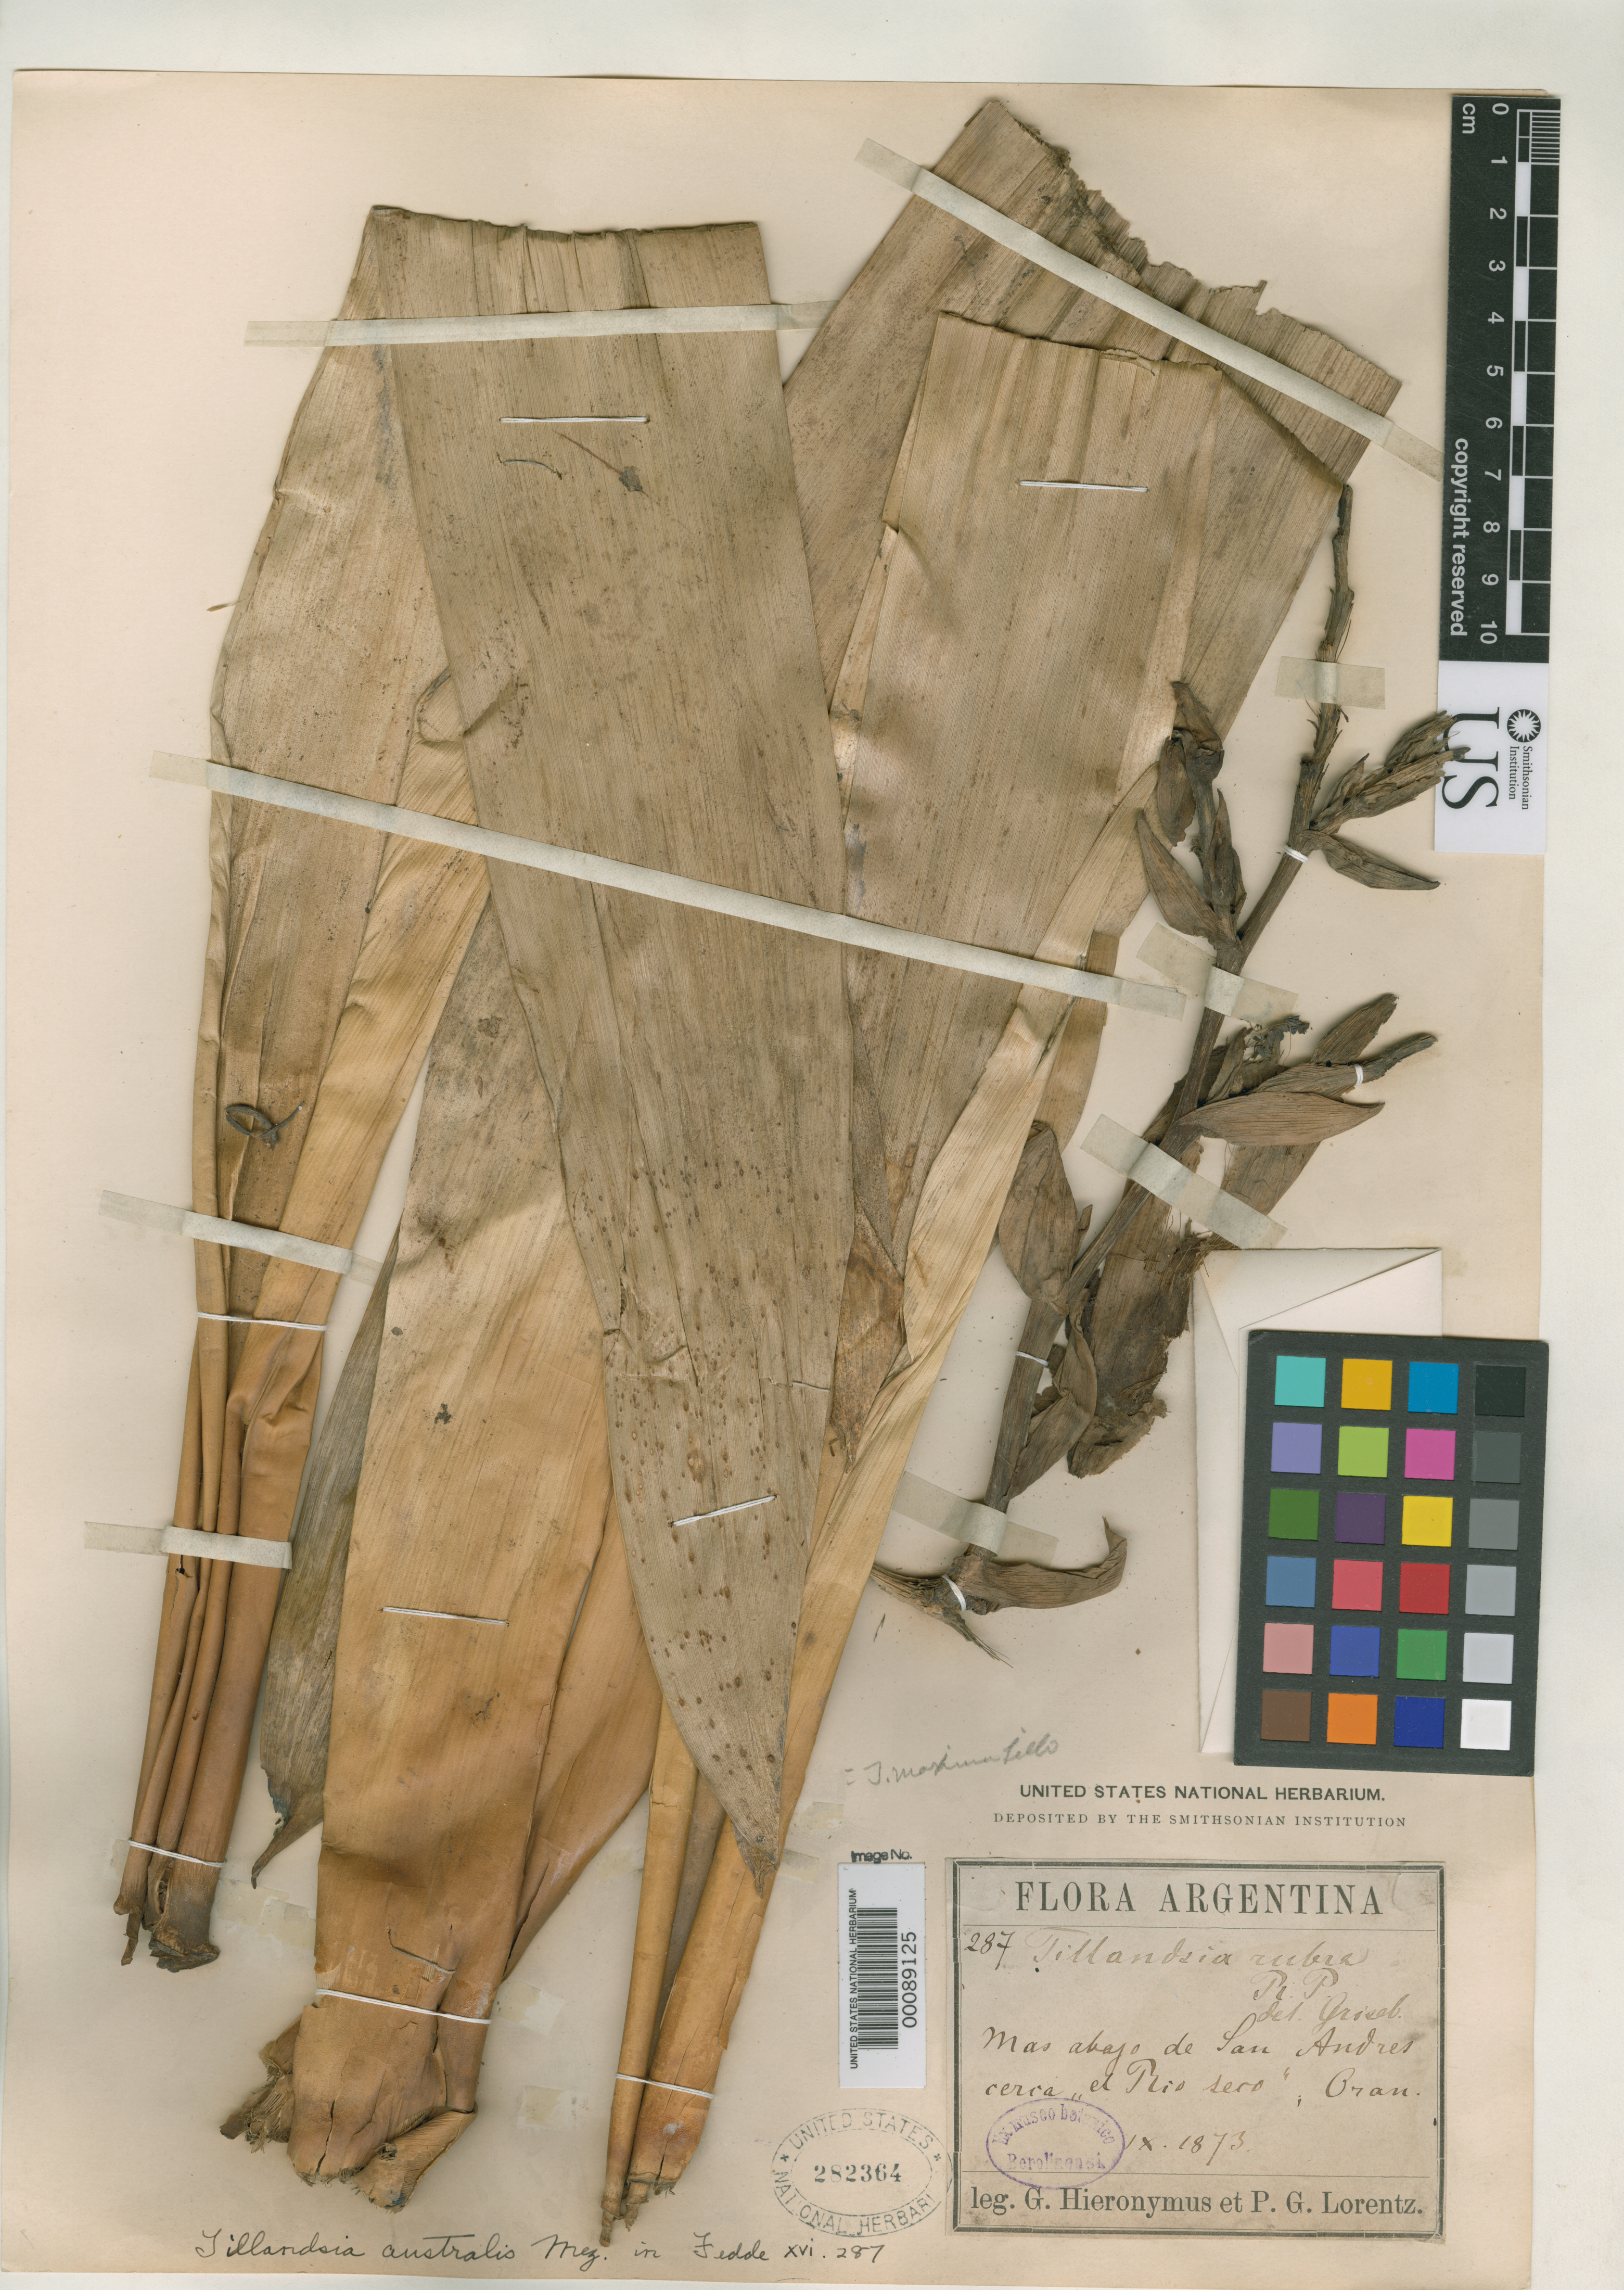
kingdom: Plantae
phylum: Tracheophyta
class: Liliopsida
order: Poales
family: Bromeliaceae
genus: Tillandsia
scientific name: Tillandsia australis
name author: Mez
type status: Syntype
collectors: G. H. Hieronymus & P. G. Lorentz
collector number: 287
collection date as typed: Sep 1873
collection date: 1873-09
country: Argentina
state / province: Salta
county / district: Orán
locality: "San Andres bei Rio Seco".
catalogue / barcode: US 282364